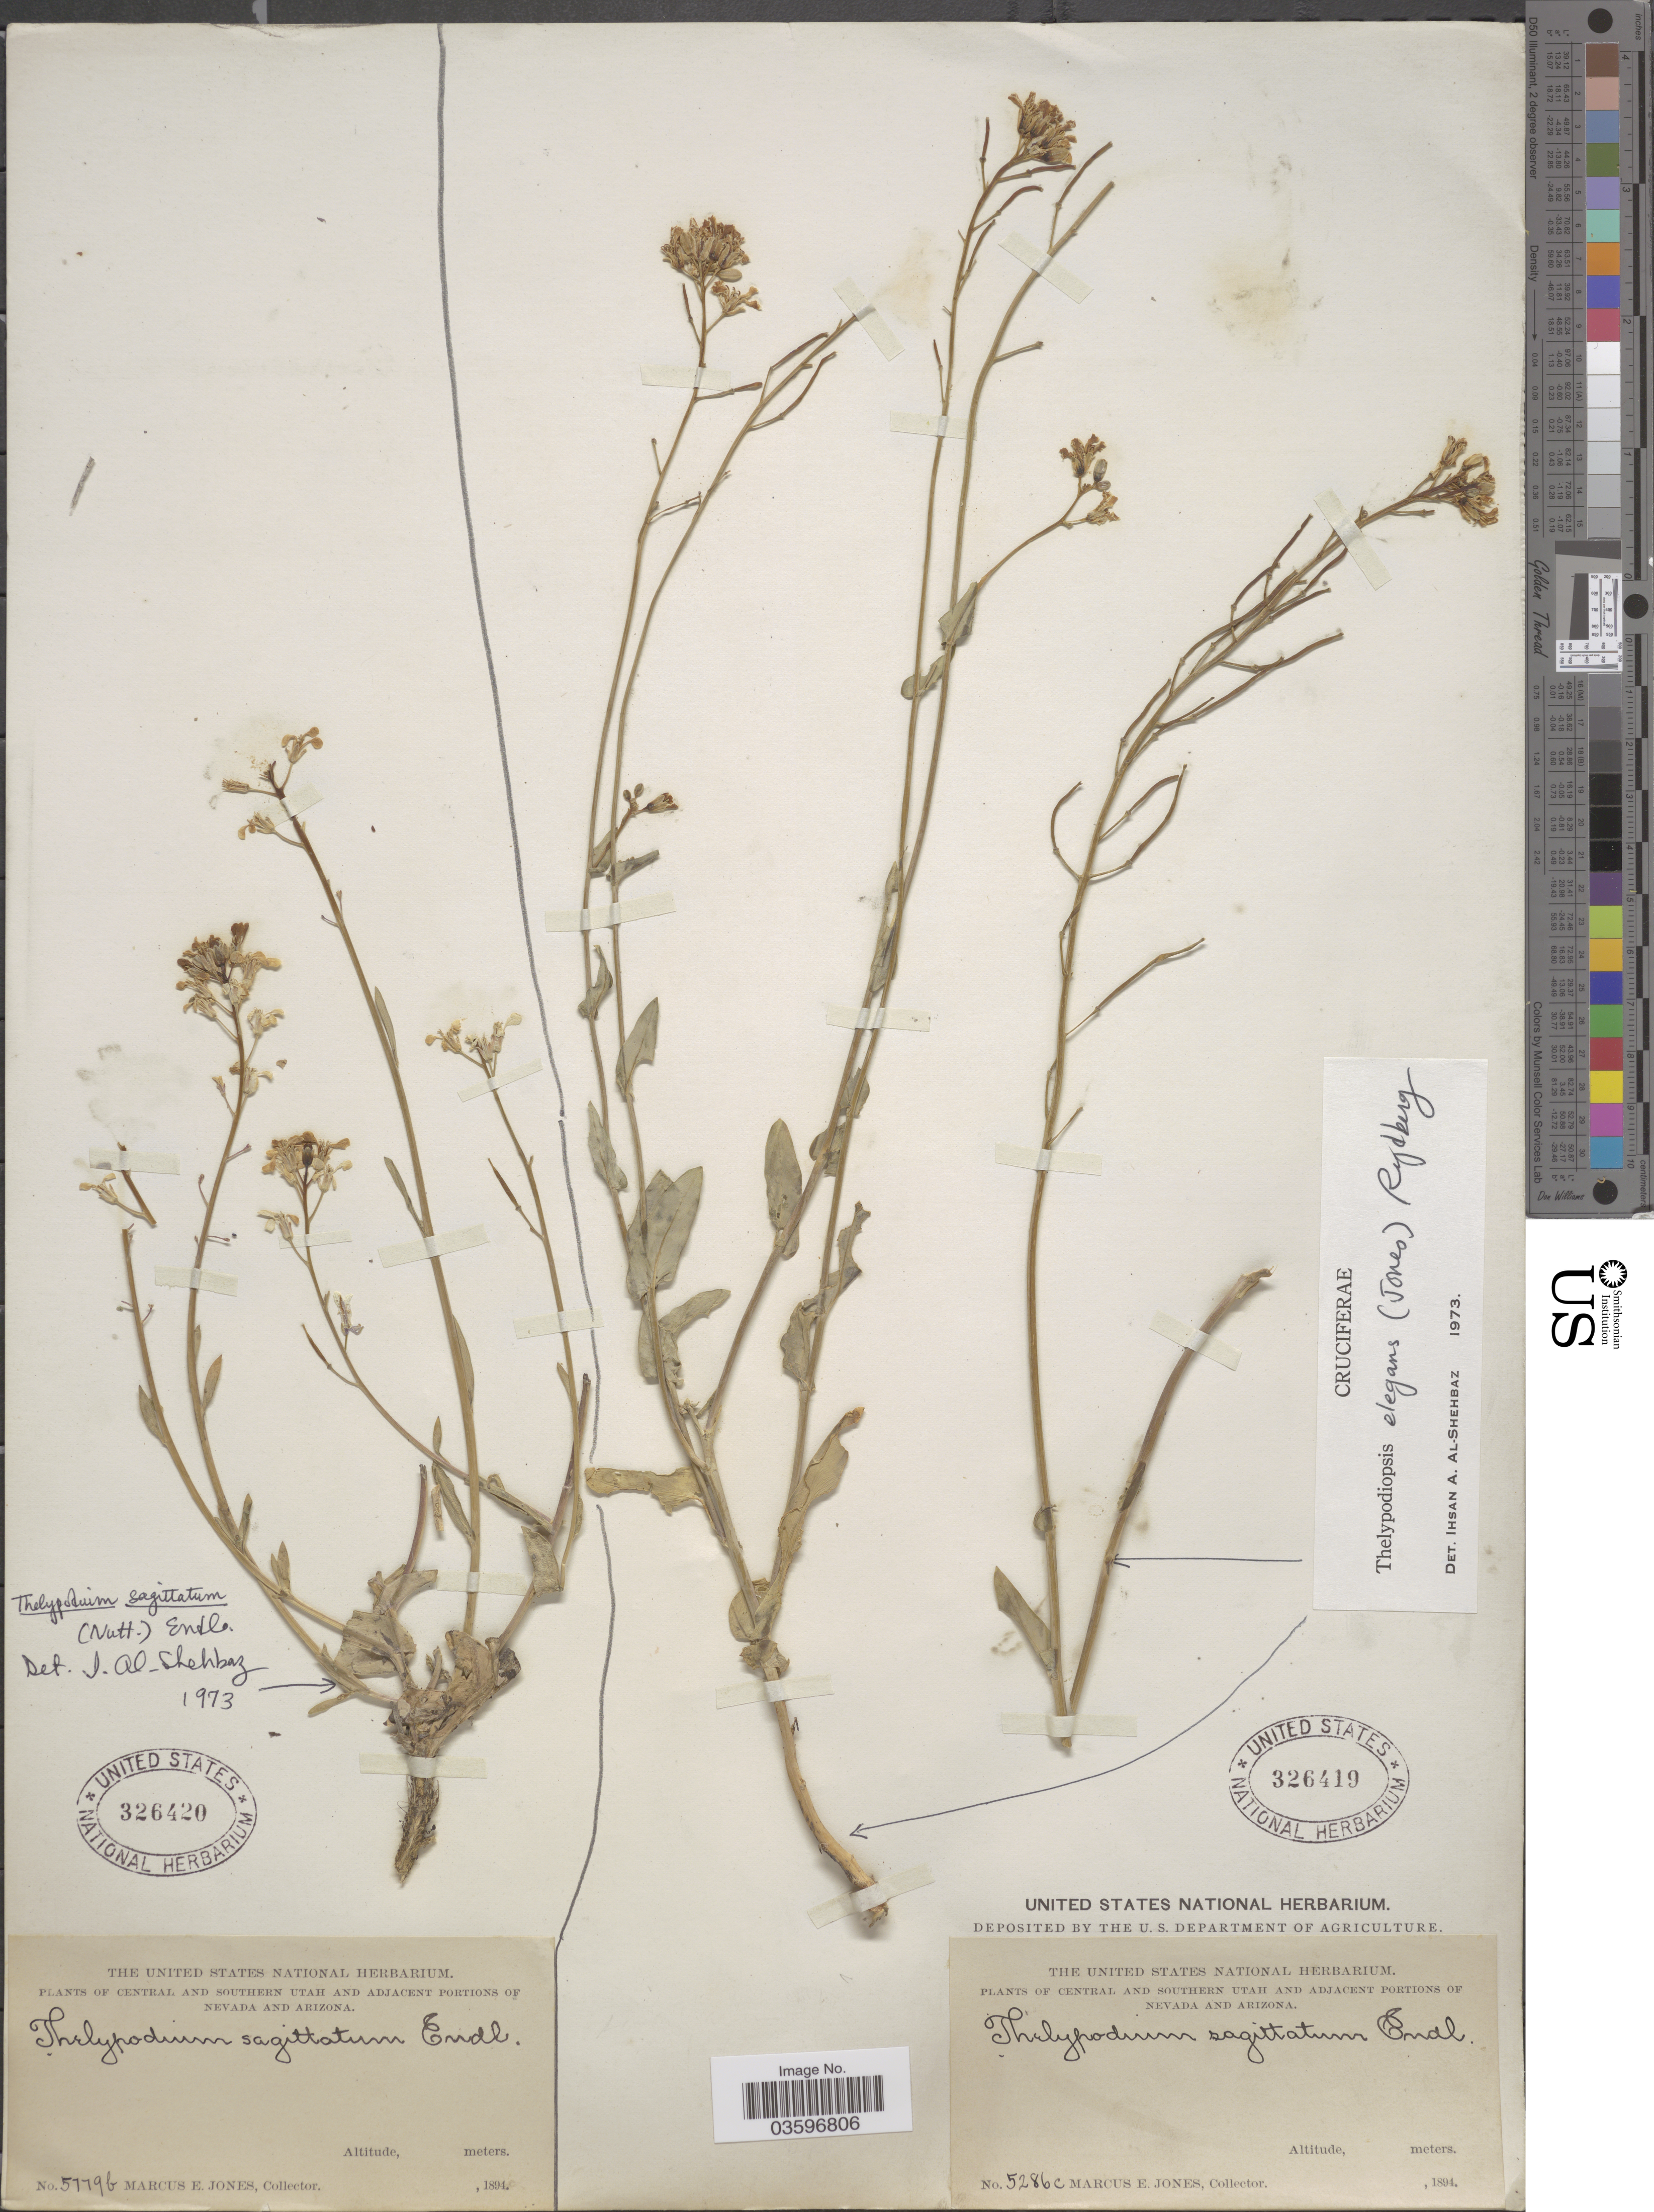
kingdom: Plantae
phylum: Tracheophyta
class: Magnoliopsida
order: Brassicales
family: Brassicaceae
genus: Thelypodiopsis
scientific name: Thelypodiopsis elegans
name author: (M.E. Jones) Rydb.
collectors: M. E. Jones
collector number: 5779b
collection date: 1894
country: United States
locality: Central and Southern Utah and adjacent portions of Nevada and Arizona.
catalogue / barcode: US 326420